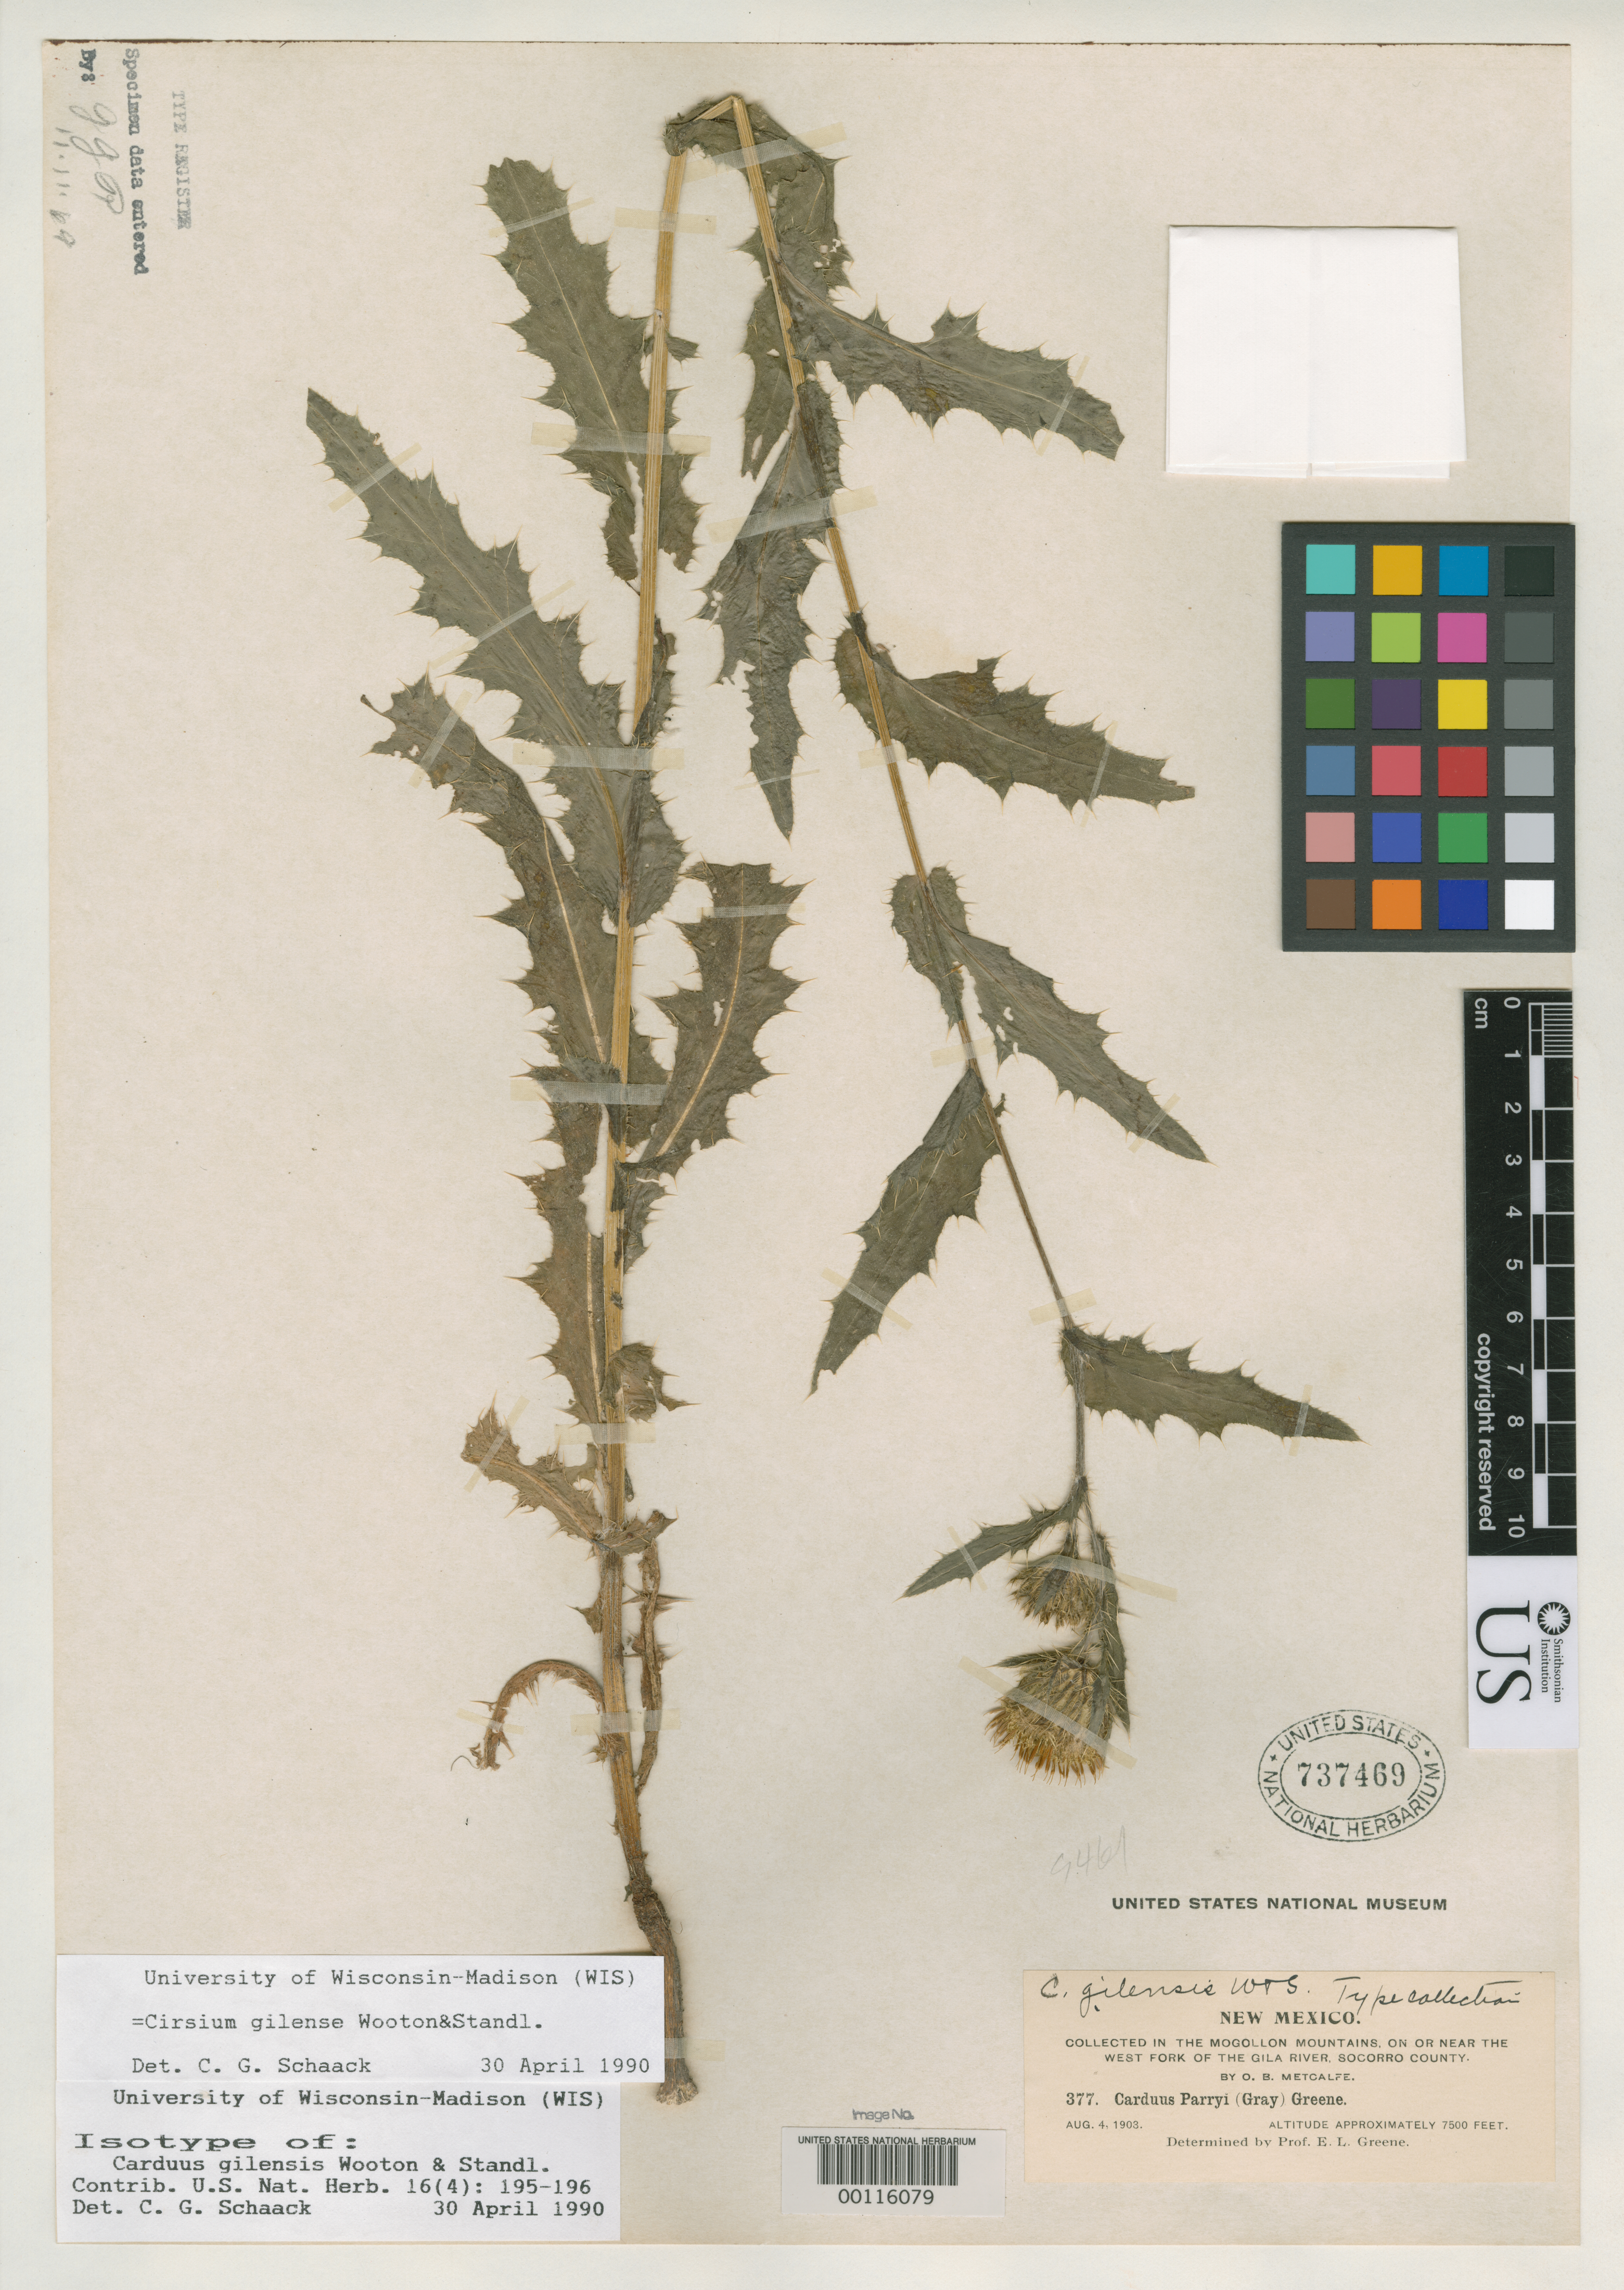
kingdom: Plantae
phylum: Tracheophyta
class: Magnoliopsida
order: Asterales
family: Asteraceae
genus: Carduus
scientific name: Carduus gilensis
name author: Wooton & Standl.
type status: Isotype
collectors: O. B. Metcalfe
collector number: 377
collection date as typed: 04 Aug 1903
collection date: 1903-08-04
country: United States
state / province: New Mexico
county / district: Socorro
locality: Mogollon Mountains, near W fork of Gila River.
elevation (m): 2286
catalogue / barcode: US 737469